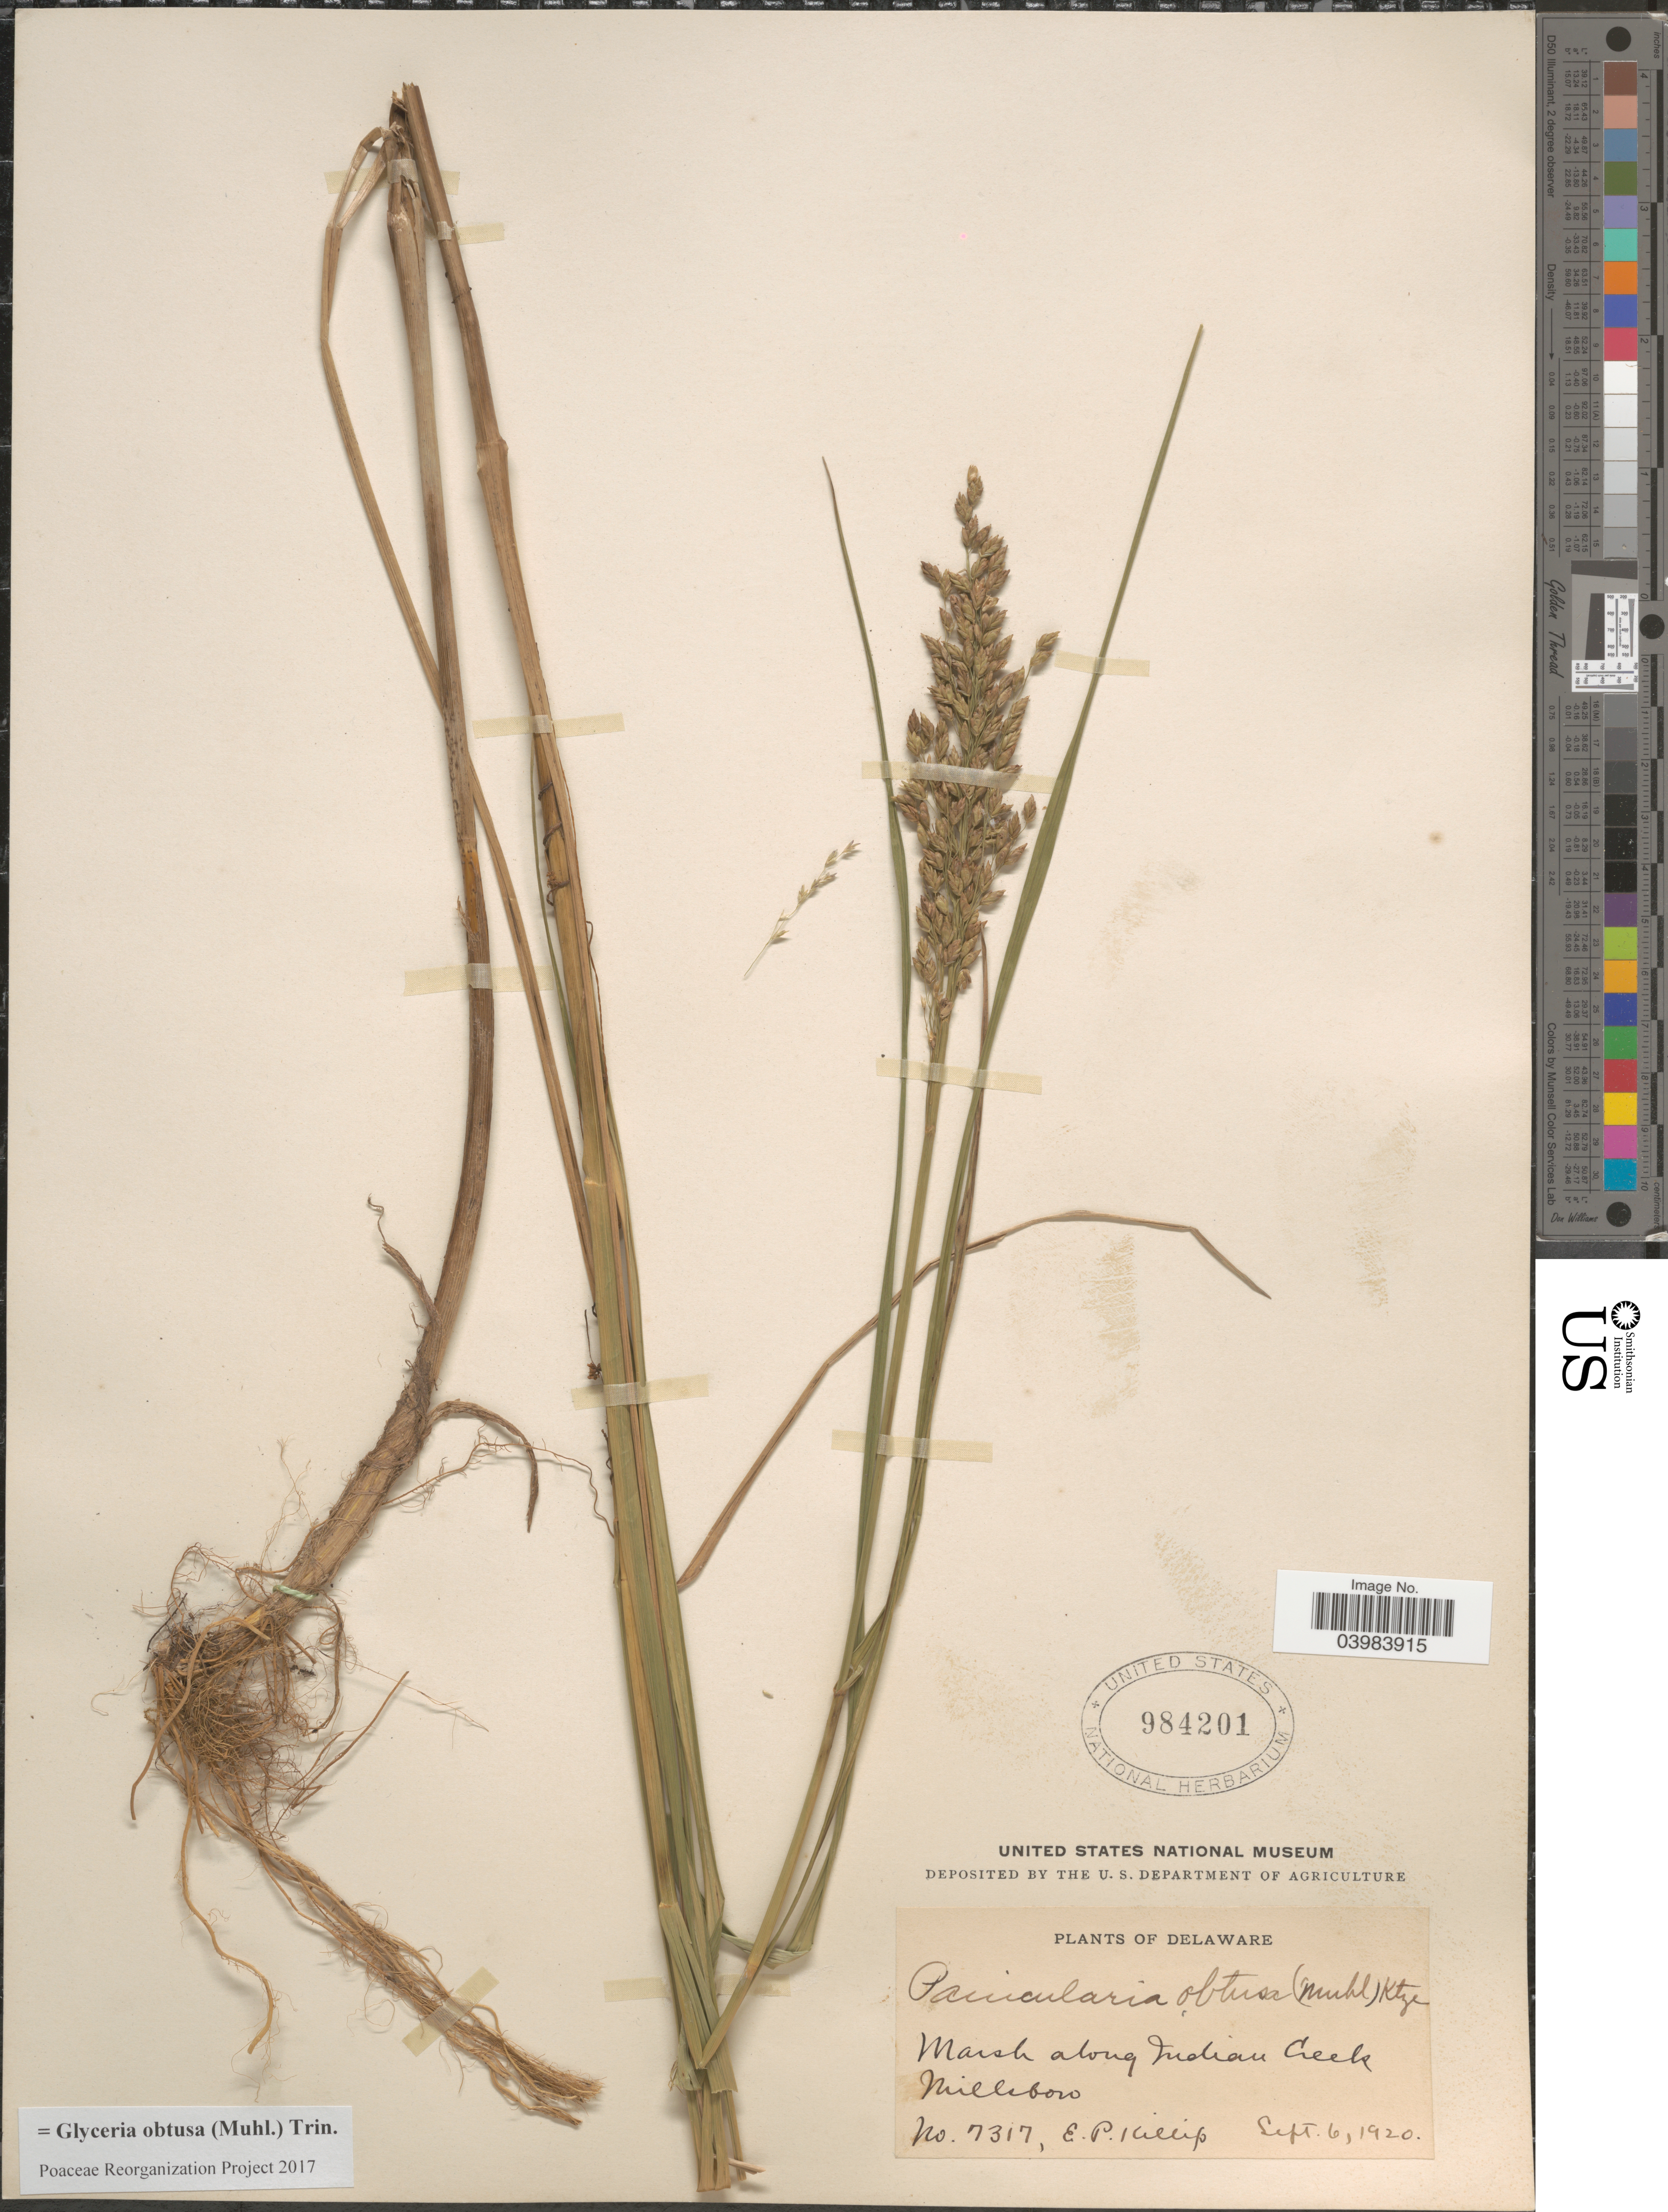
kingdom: Plantae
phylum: Tracheophyta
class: Liliopsida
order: Poales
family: Poaceae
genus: Glyceria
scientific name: Glyceria obtusa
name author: (Muhl.) Trin.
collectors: E. P. Killip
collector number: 7317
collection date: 1920-09-06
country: United States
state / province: Delaware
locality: Marsh along Indian Creek. Millsboro.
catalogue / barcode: US 984201